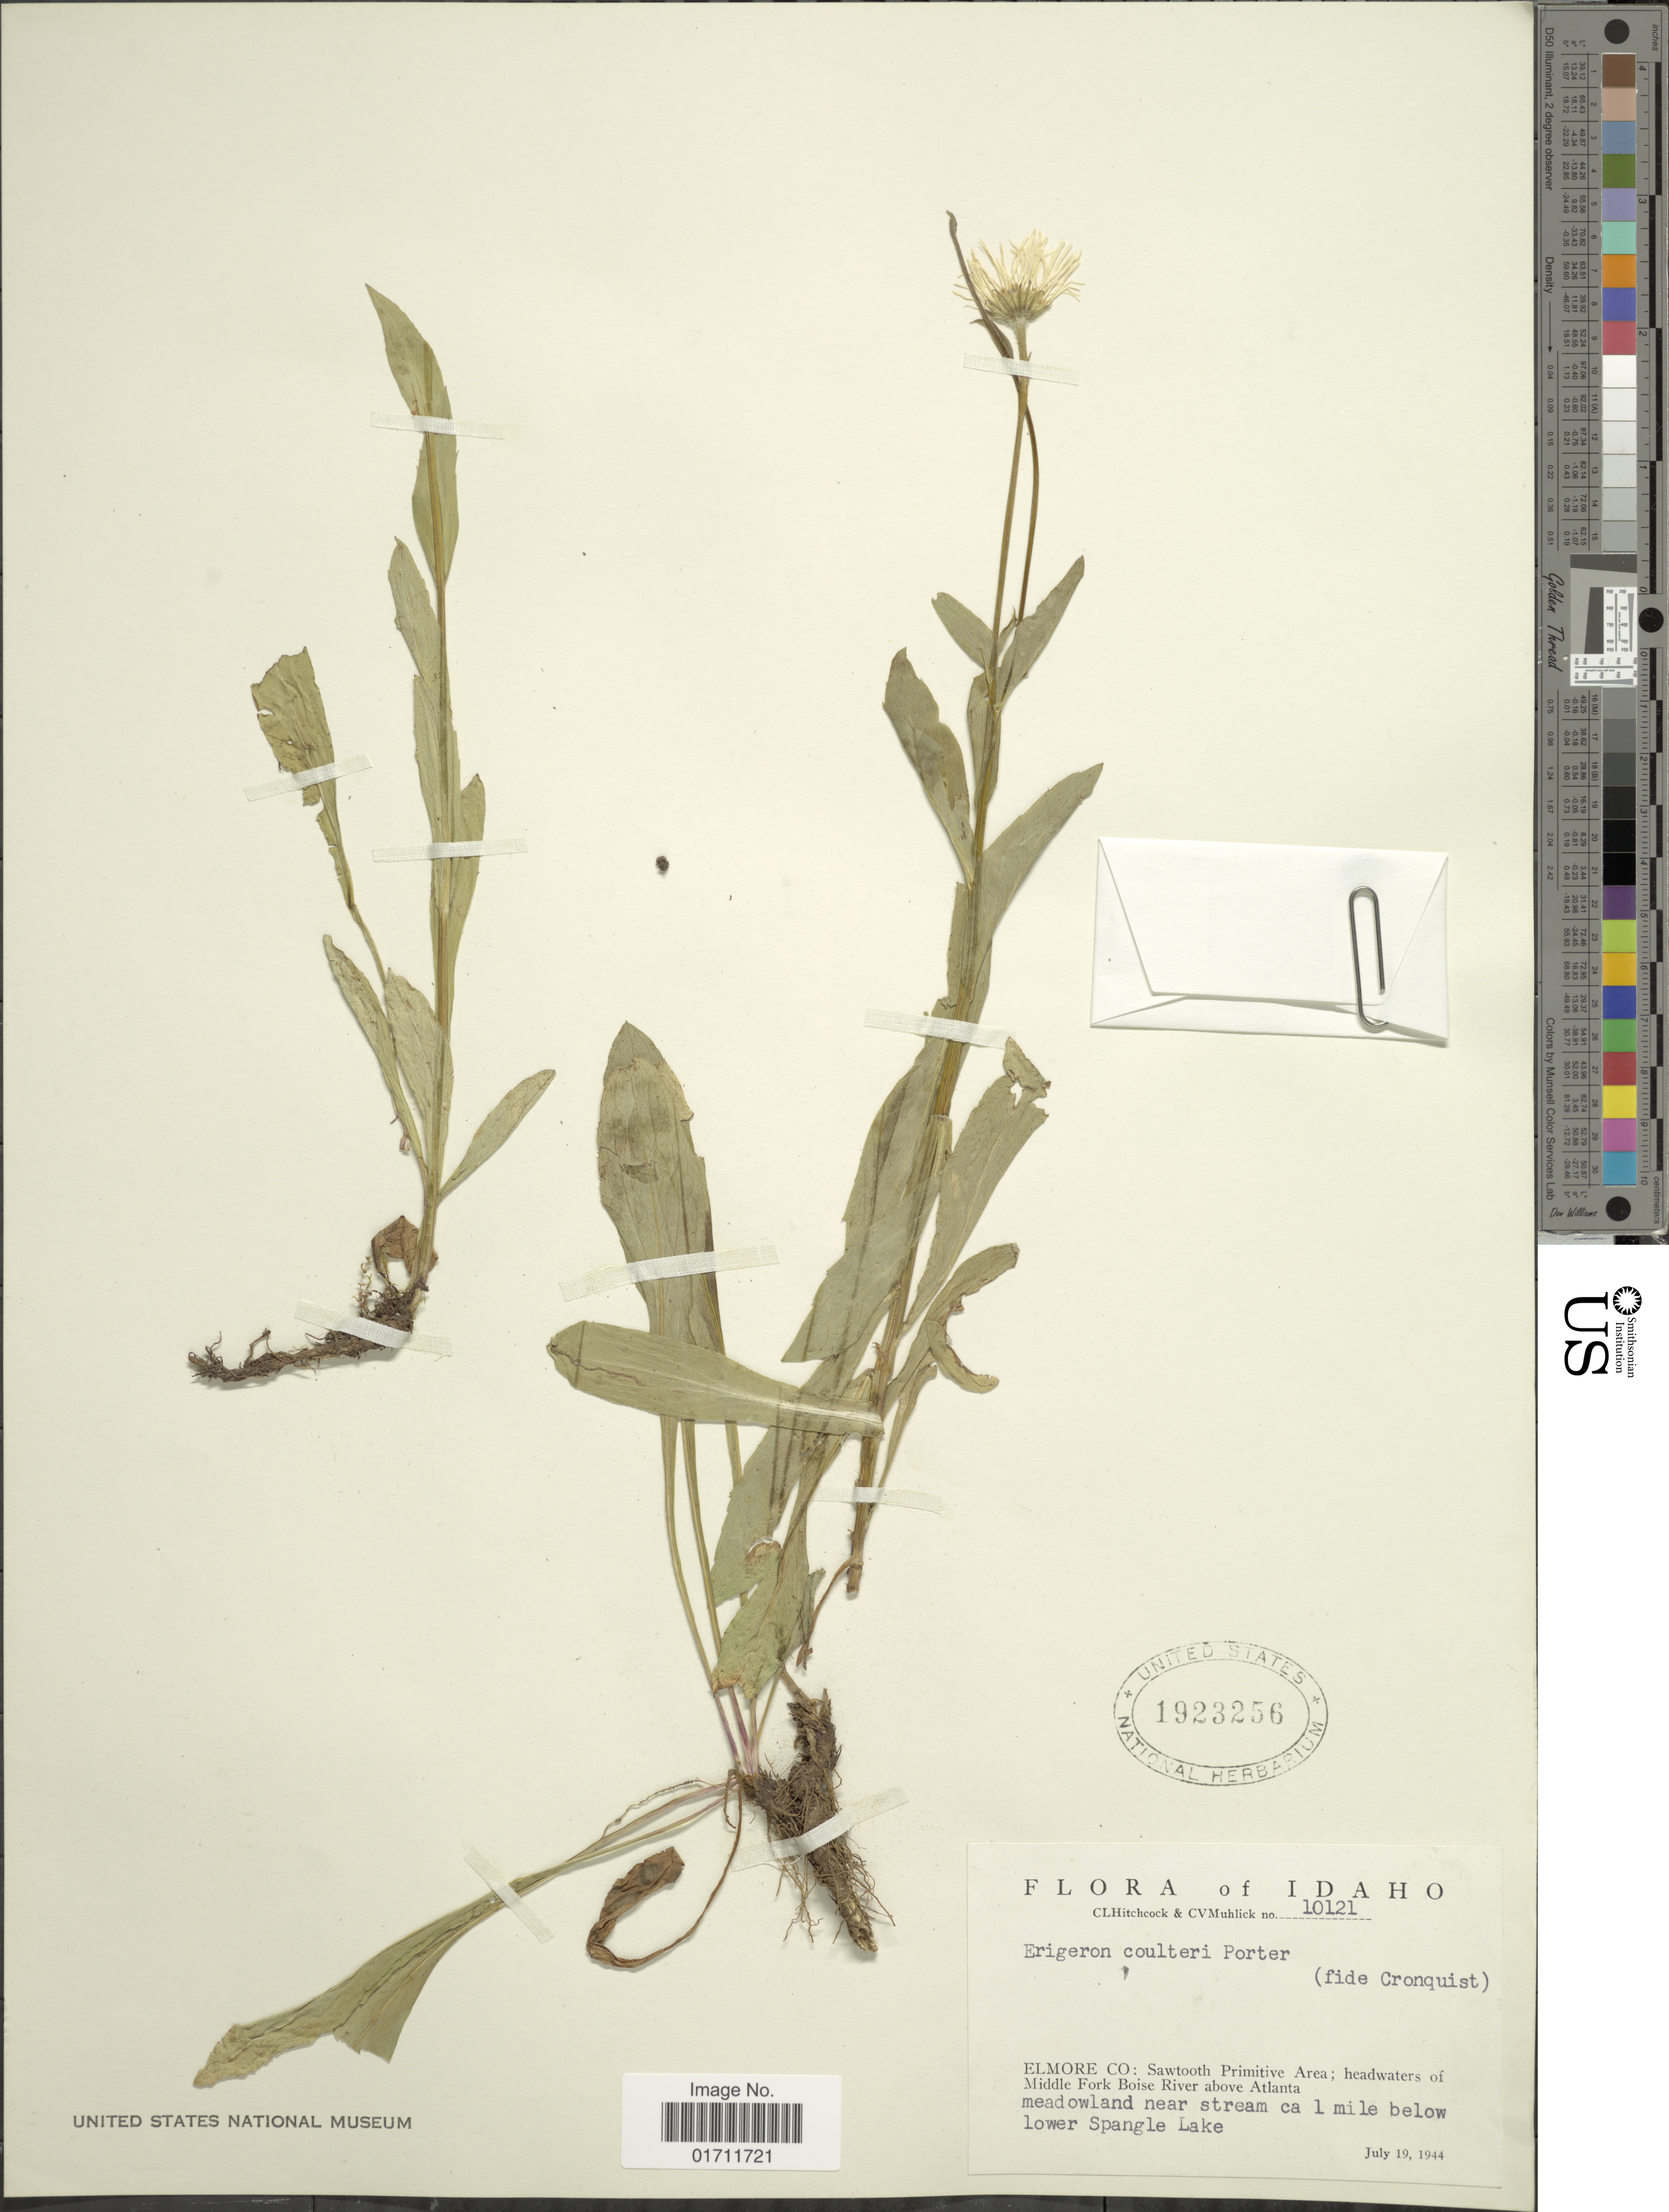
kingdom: Plantae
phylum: Tracheophyta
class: Magnoliopsida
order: Asterales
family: Asteraceae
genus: Erigeron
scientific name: Erigeron coulteri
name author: Porter in Porter & J.M. Coult.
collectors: C. L. Hitchcock & C. V. Muhlick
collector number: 10121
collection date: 1944-07-19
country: United States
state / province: Idaho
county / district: Elmore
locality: Elmore co: Sawtooth Primitive Area; headwaters of Middle Fork Boise River above Atlanta, meadowland near stream ca 1 mile below lower Spangle Lake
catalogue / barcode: US 1923256